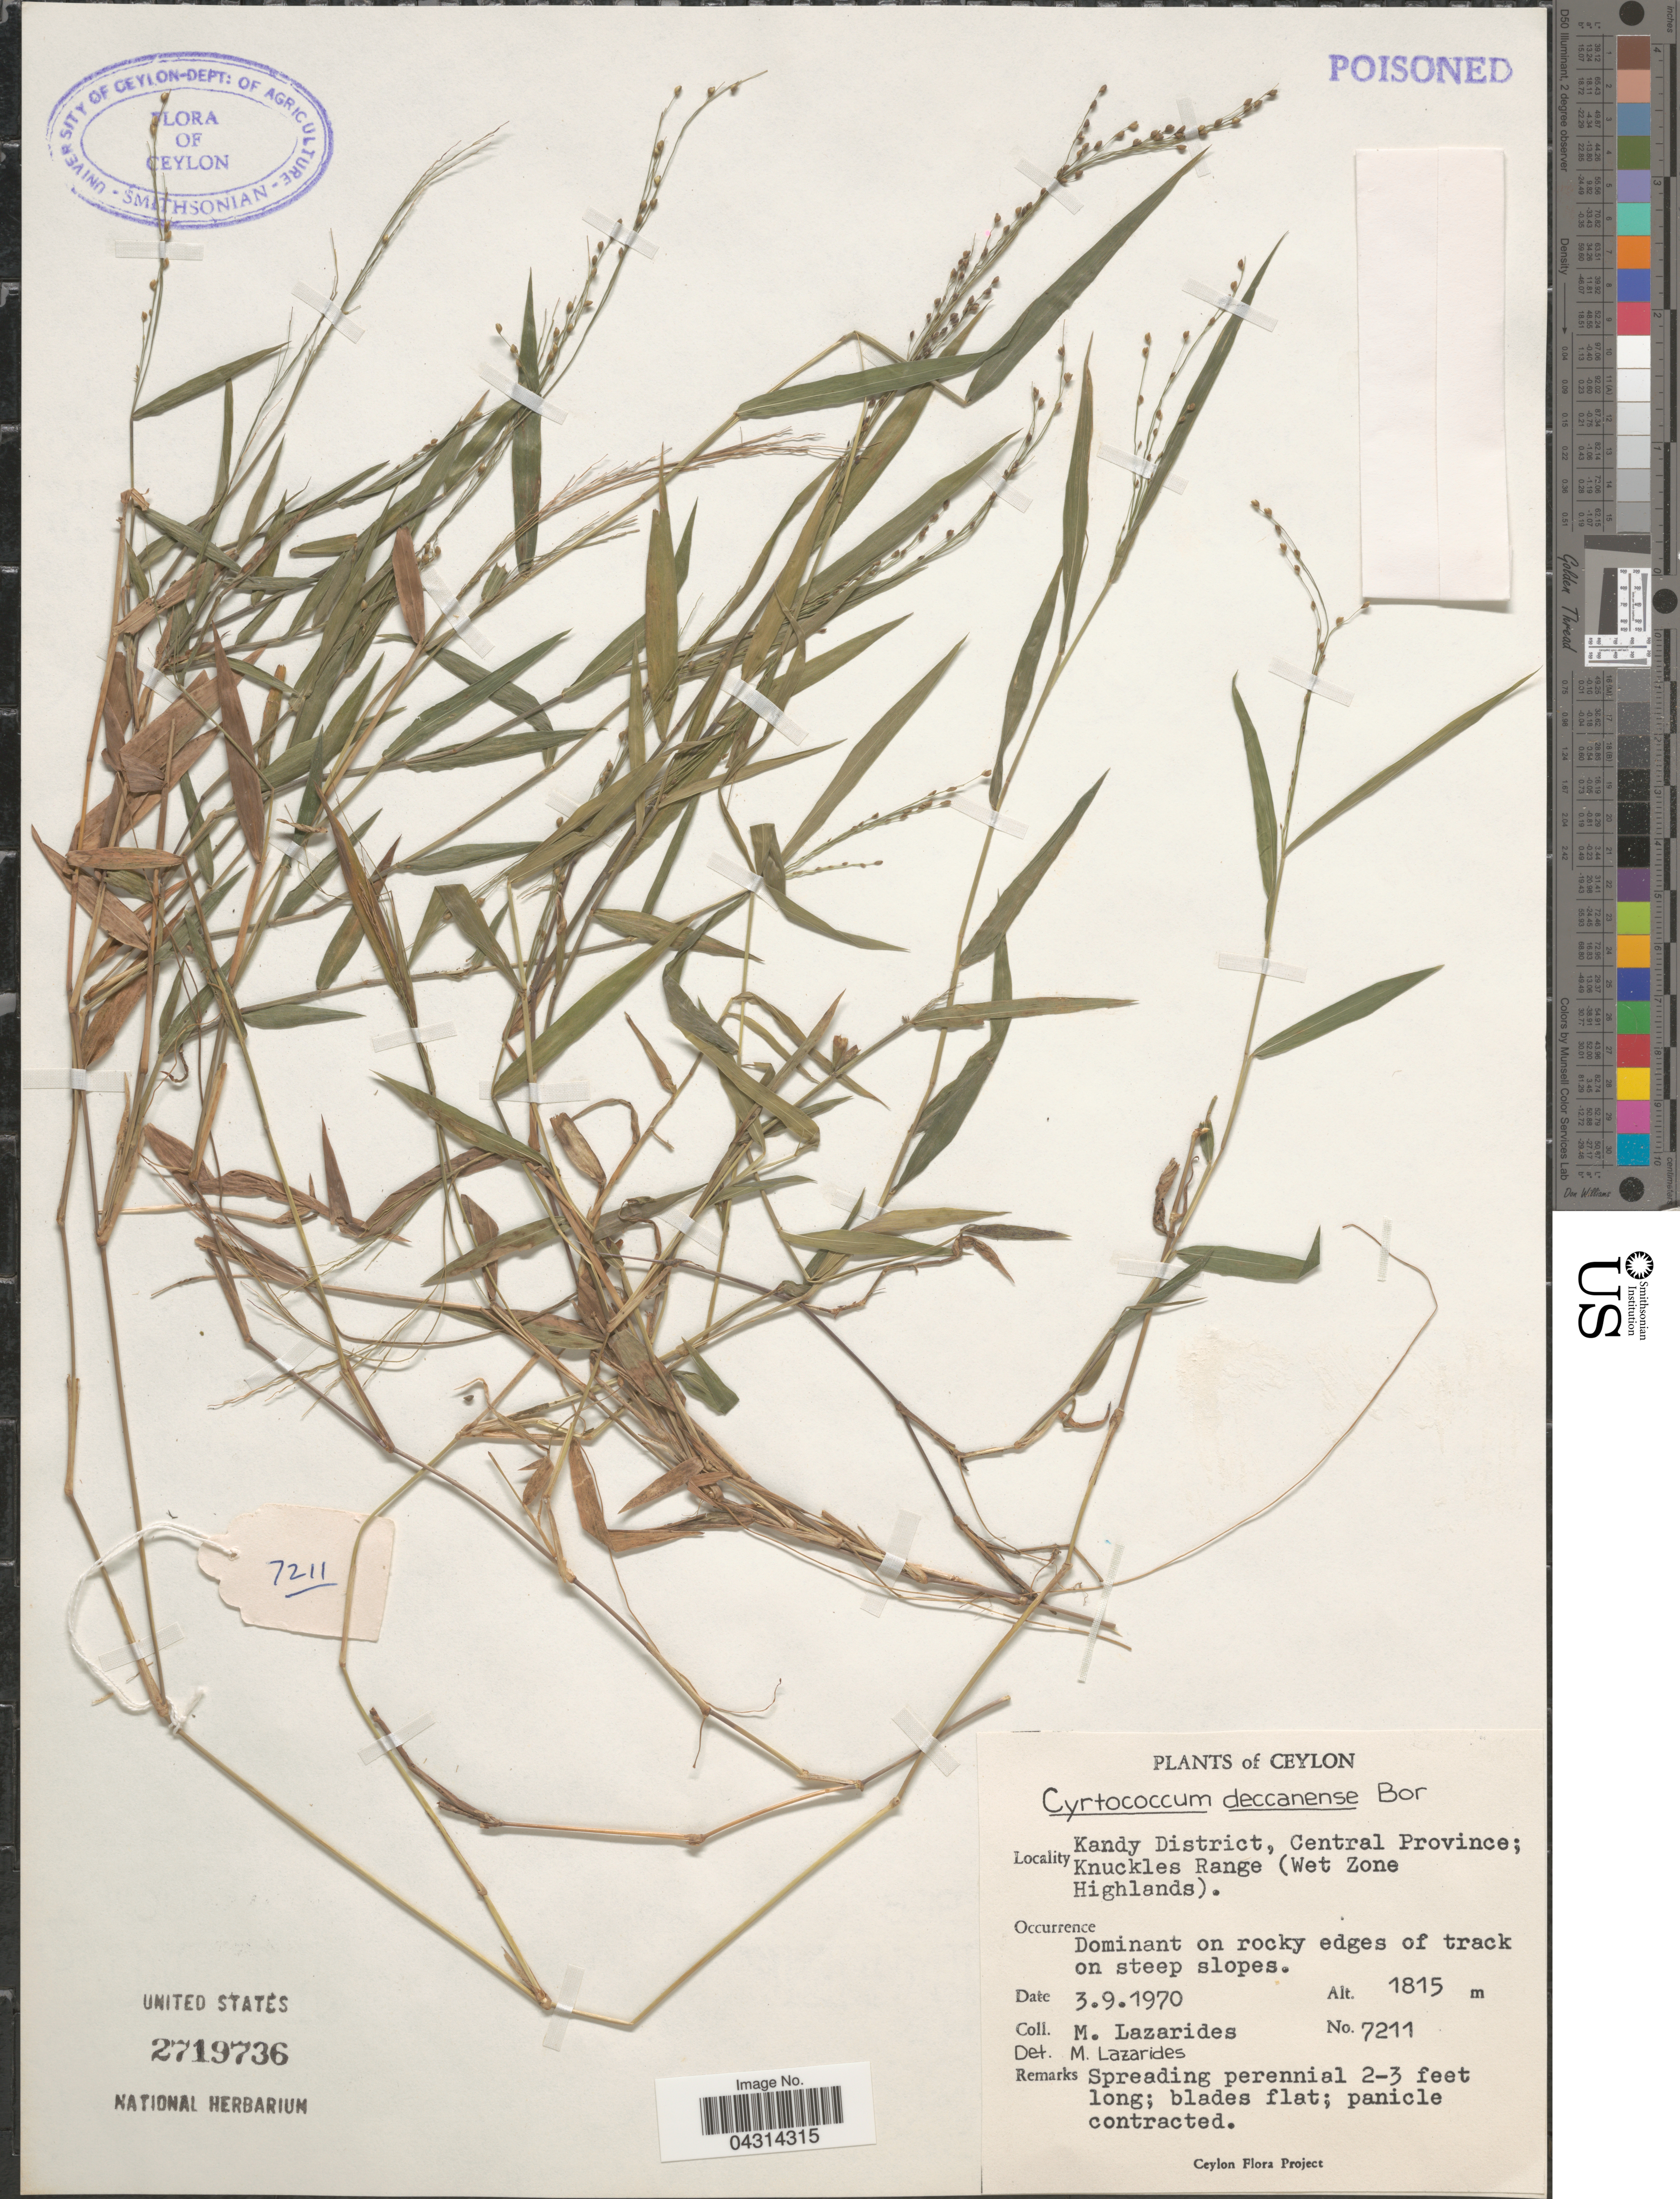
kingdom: Plantae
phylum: Tracheophyta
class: Liliopsida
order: Poales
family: Poaceae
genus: Cyrtococcum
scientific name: Cyrtococcum deccanense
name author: Bor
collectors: M. Lazarides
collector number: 7211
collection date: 1970-09-03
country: Sri Lanka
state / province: Central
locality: Ceylon. Kandy District, Knuckles Range (Wet Zone Highlands).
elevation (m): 1815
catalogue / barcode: US 2719736